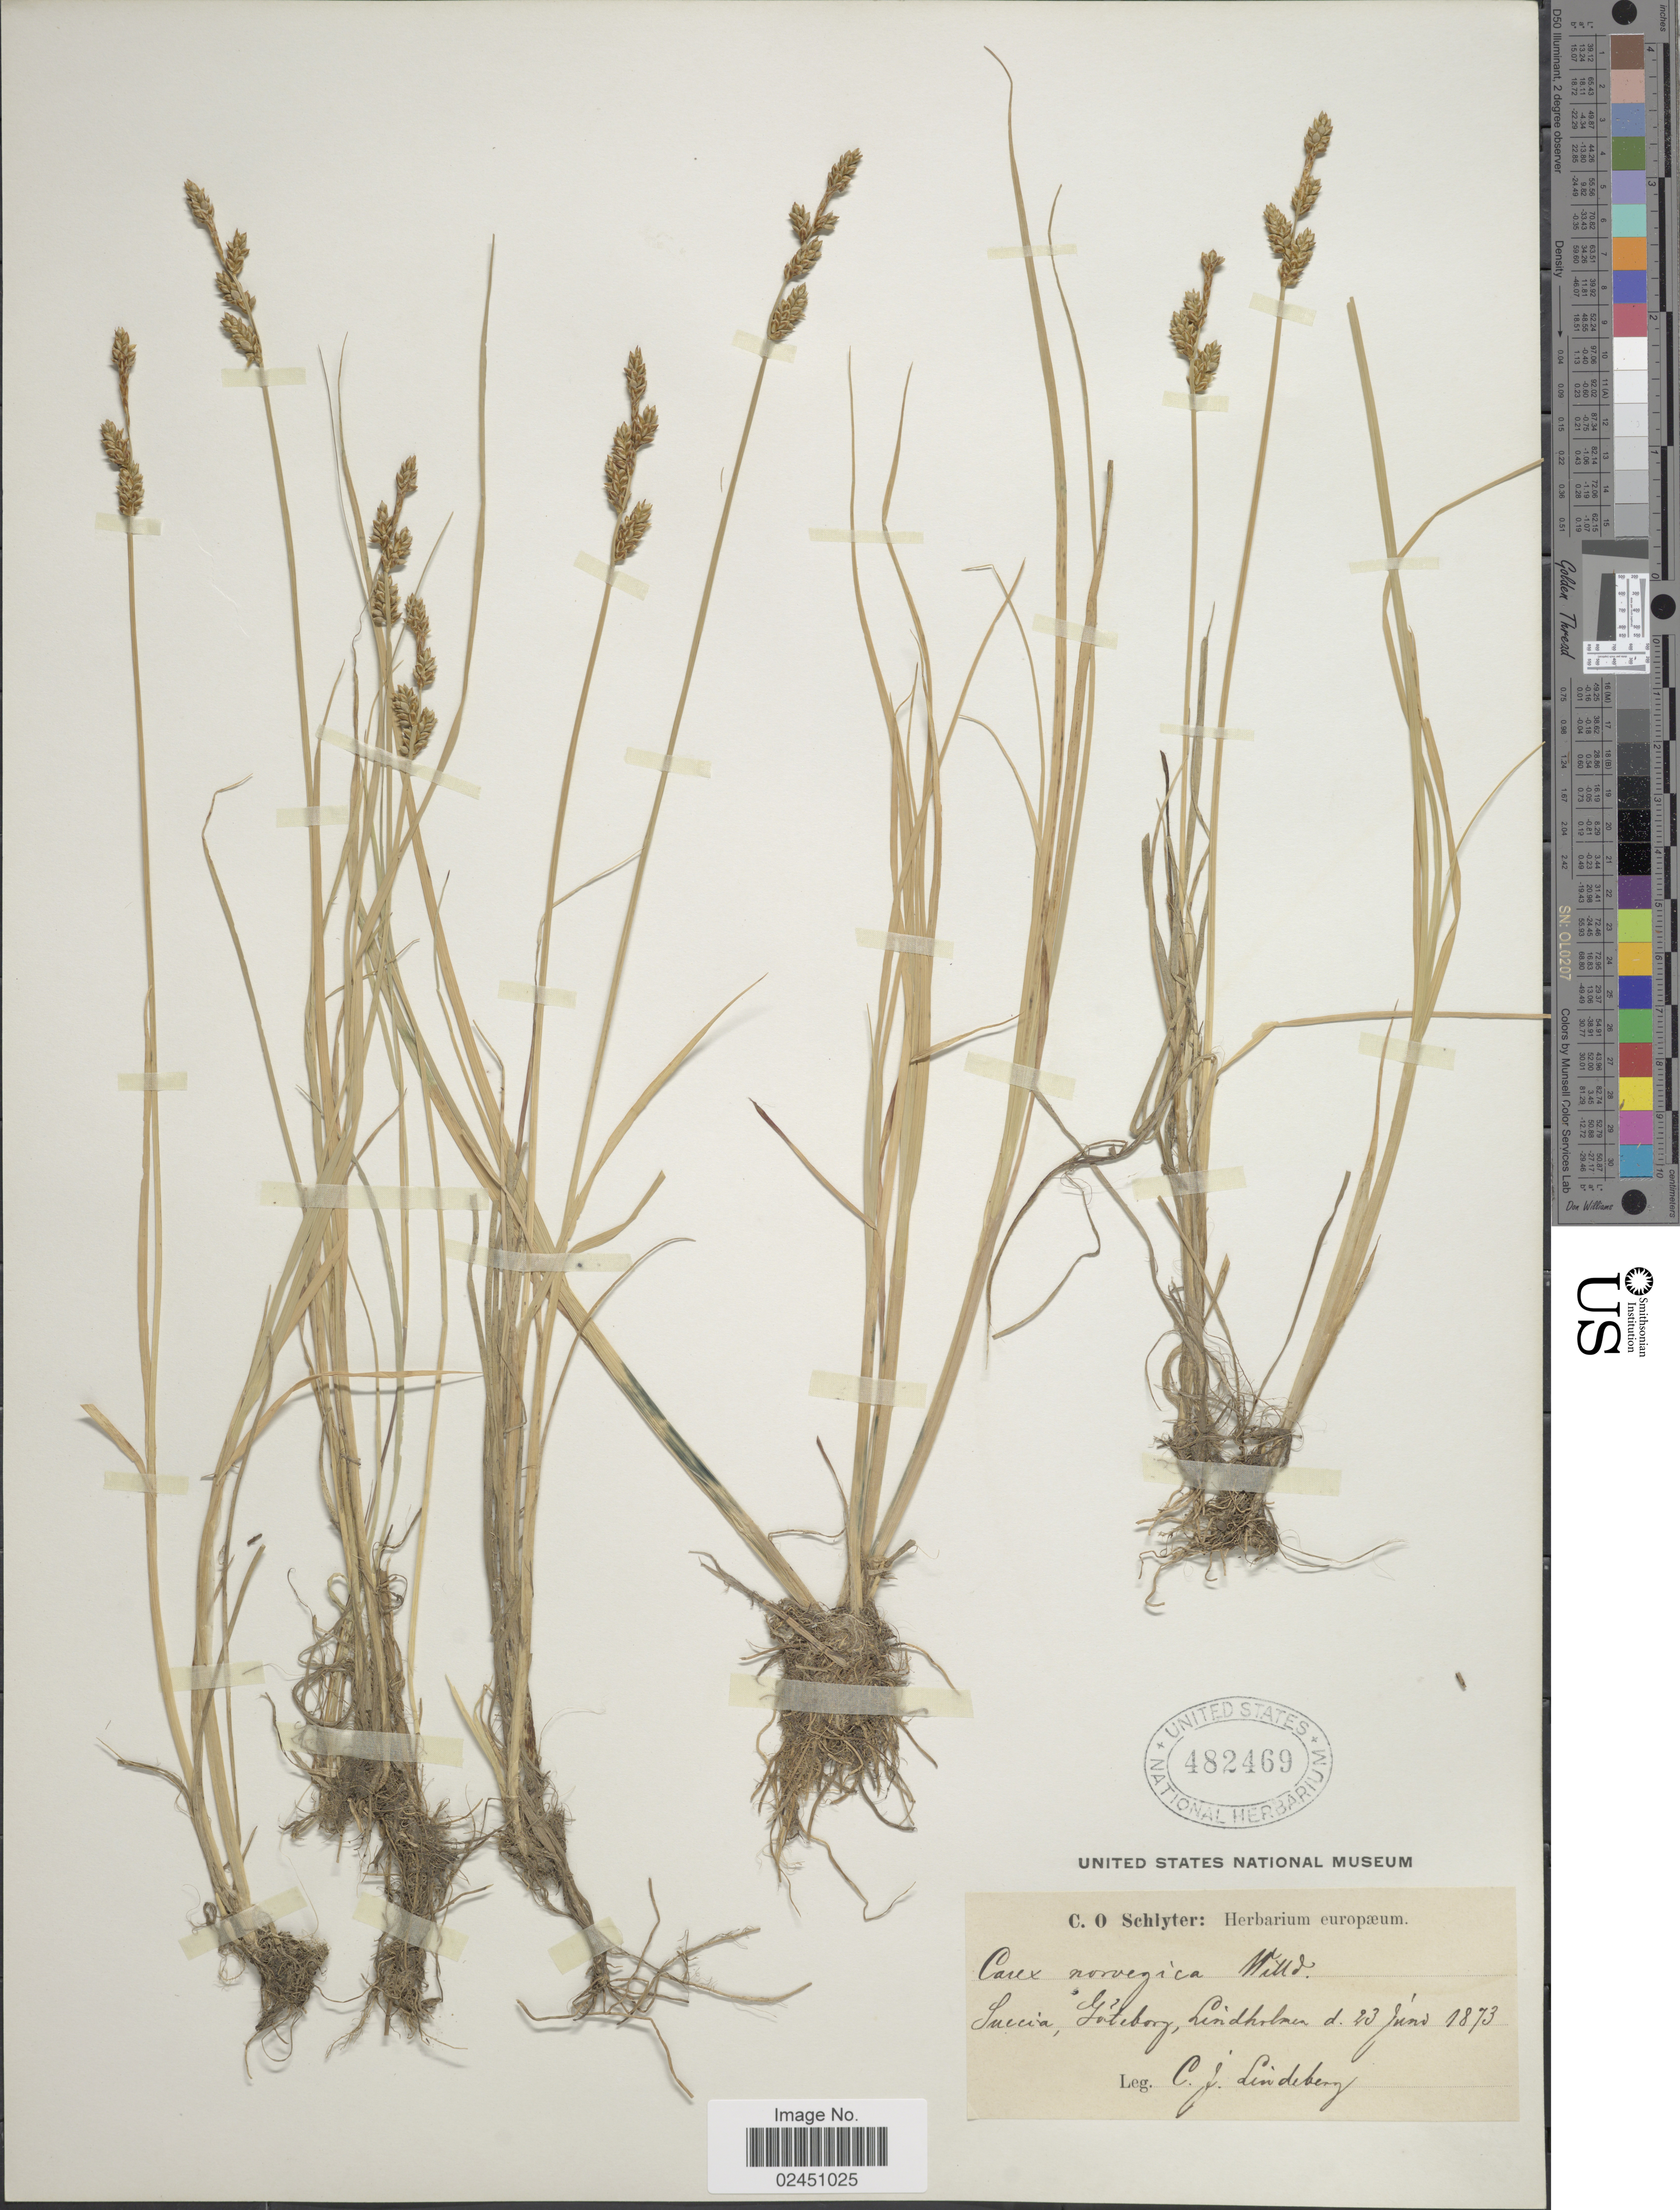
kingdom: Plantae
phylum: Tracheophyta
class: Liliopsida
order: Poales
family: Cyperaceae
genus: Carex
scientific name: Carex norvegica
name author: Retz.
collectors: C. Lindeberg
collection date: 1873-06-23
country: Sweden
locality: Suecia, Goteborg, Lindholmen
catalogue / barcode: US 482469